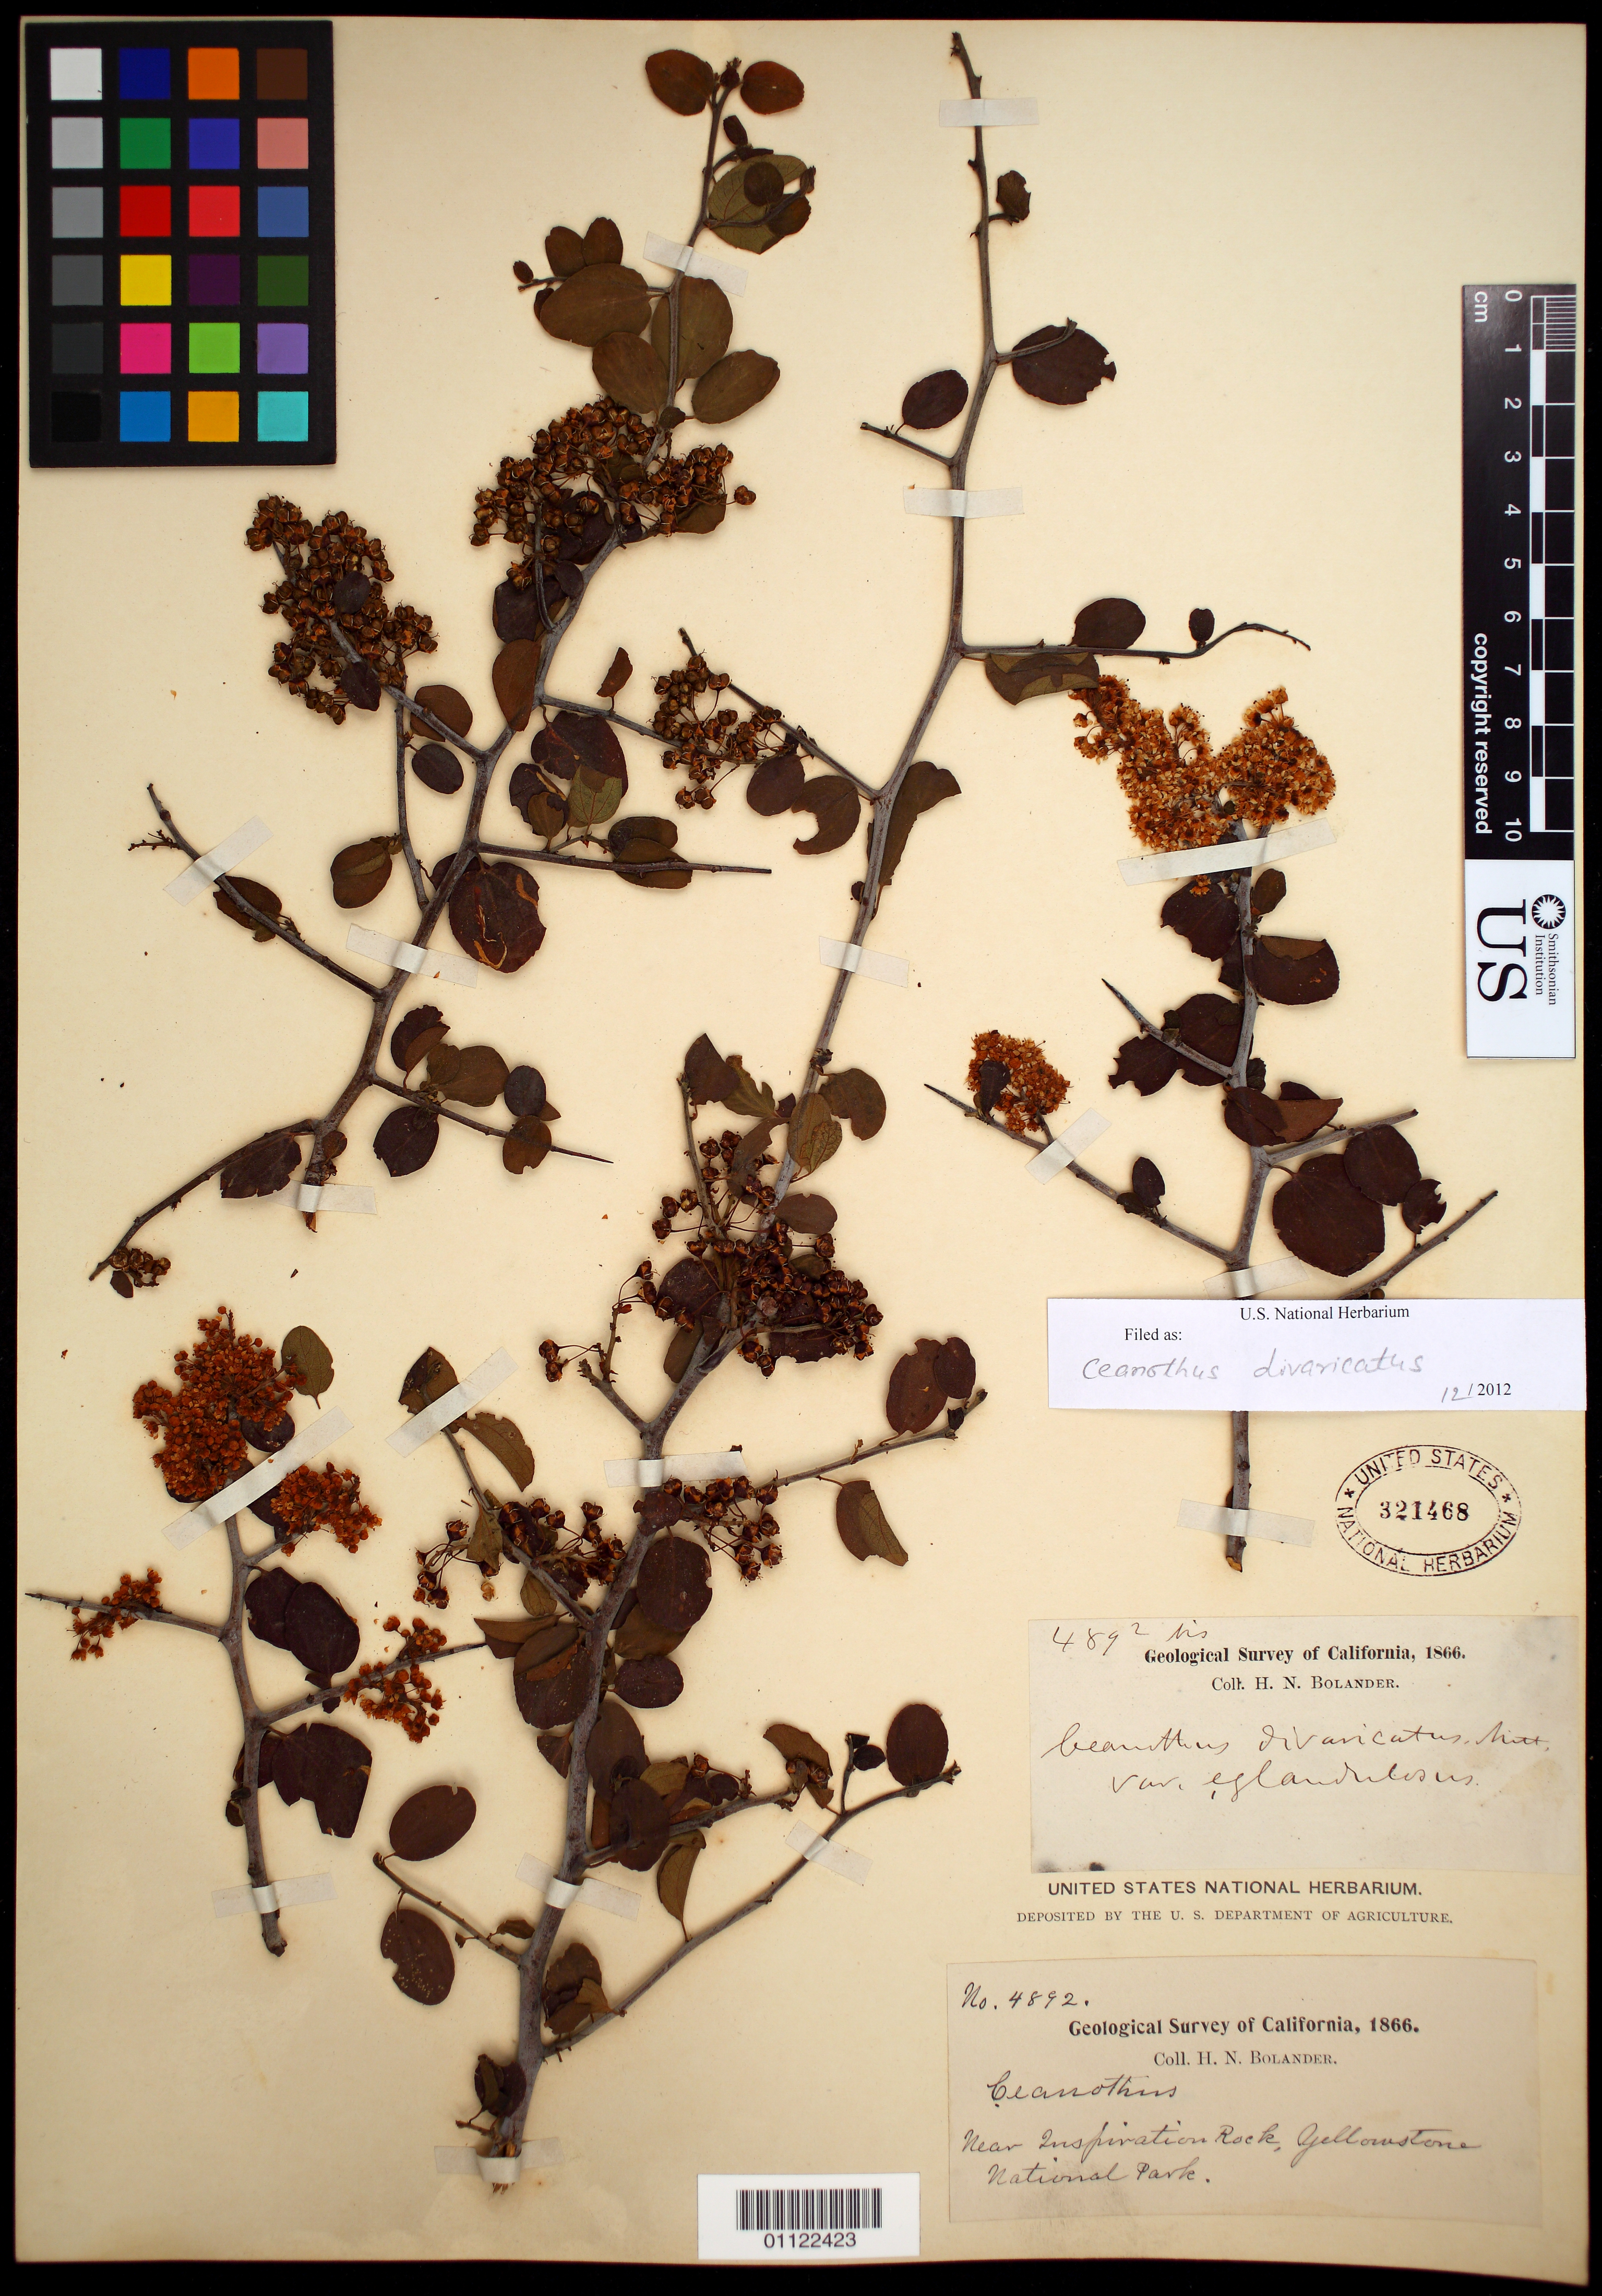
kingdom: Plantae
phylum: Tracheophyta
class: Magnoliopsida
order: Rosales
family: Rhamnaceae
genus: Ceanothus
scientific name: Ceanothus divaricatus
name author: Nutt. ex Torr. & S.F. Gray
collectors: H. Bolander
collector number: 4892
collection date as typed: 1866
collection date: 1866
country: United States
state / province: California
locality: Near Inspiration Rock, "Yellowstone National Park" [sic]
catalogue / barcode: US 321468